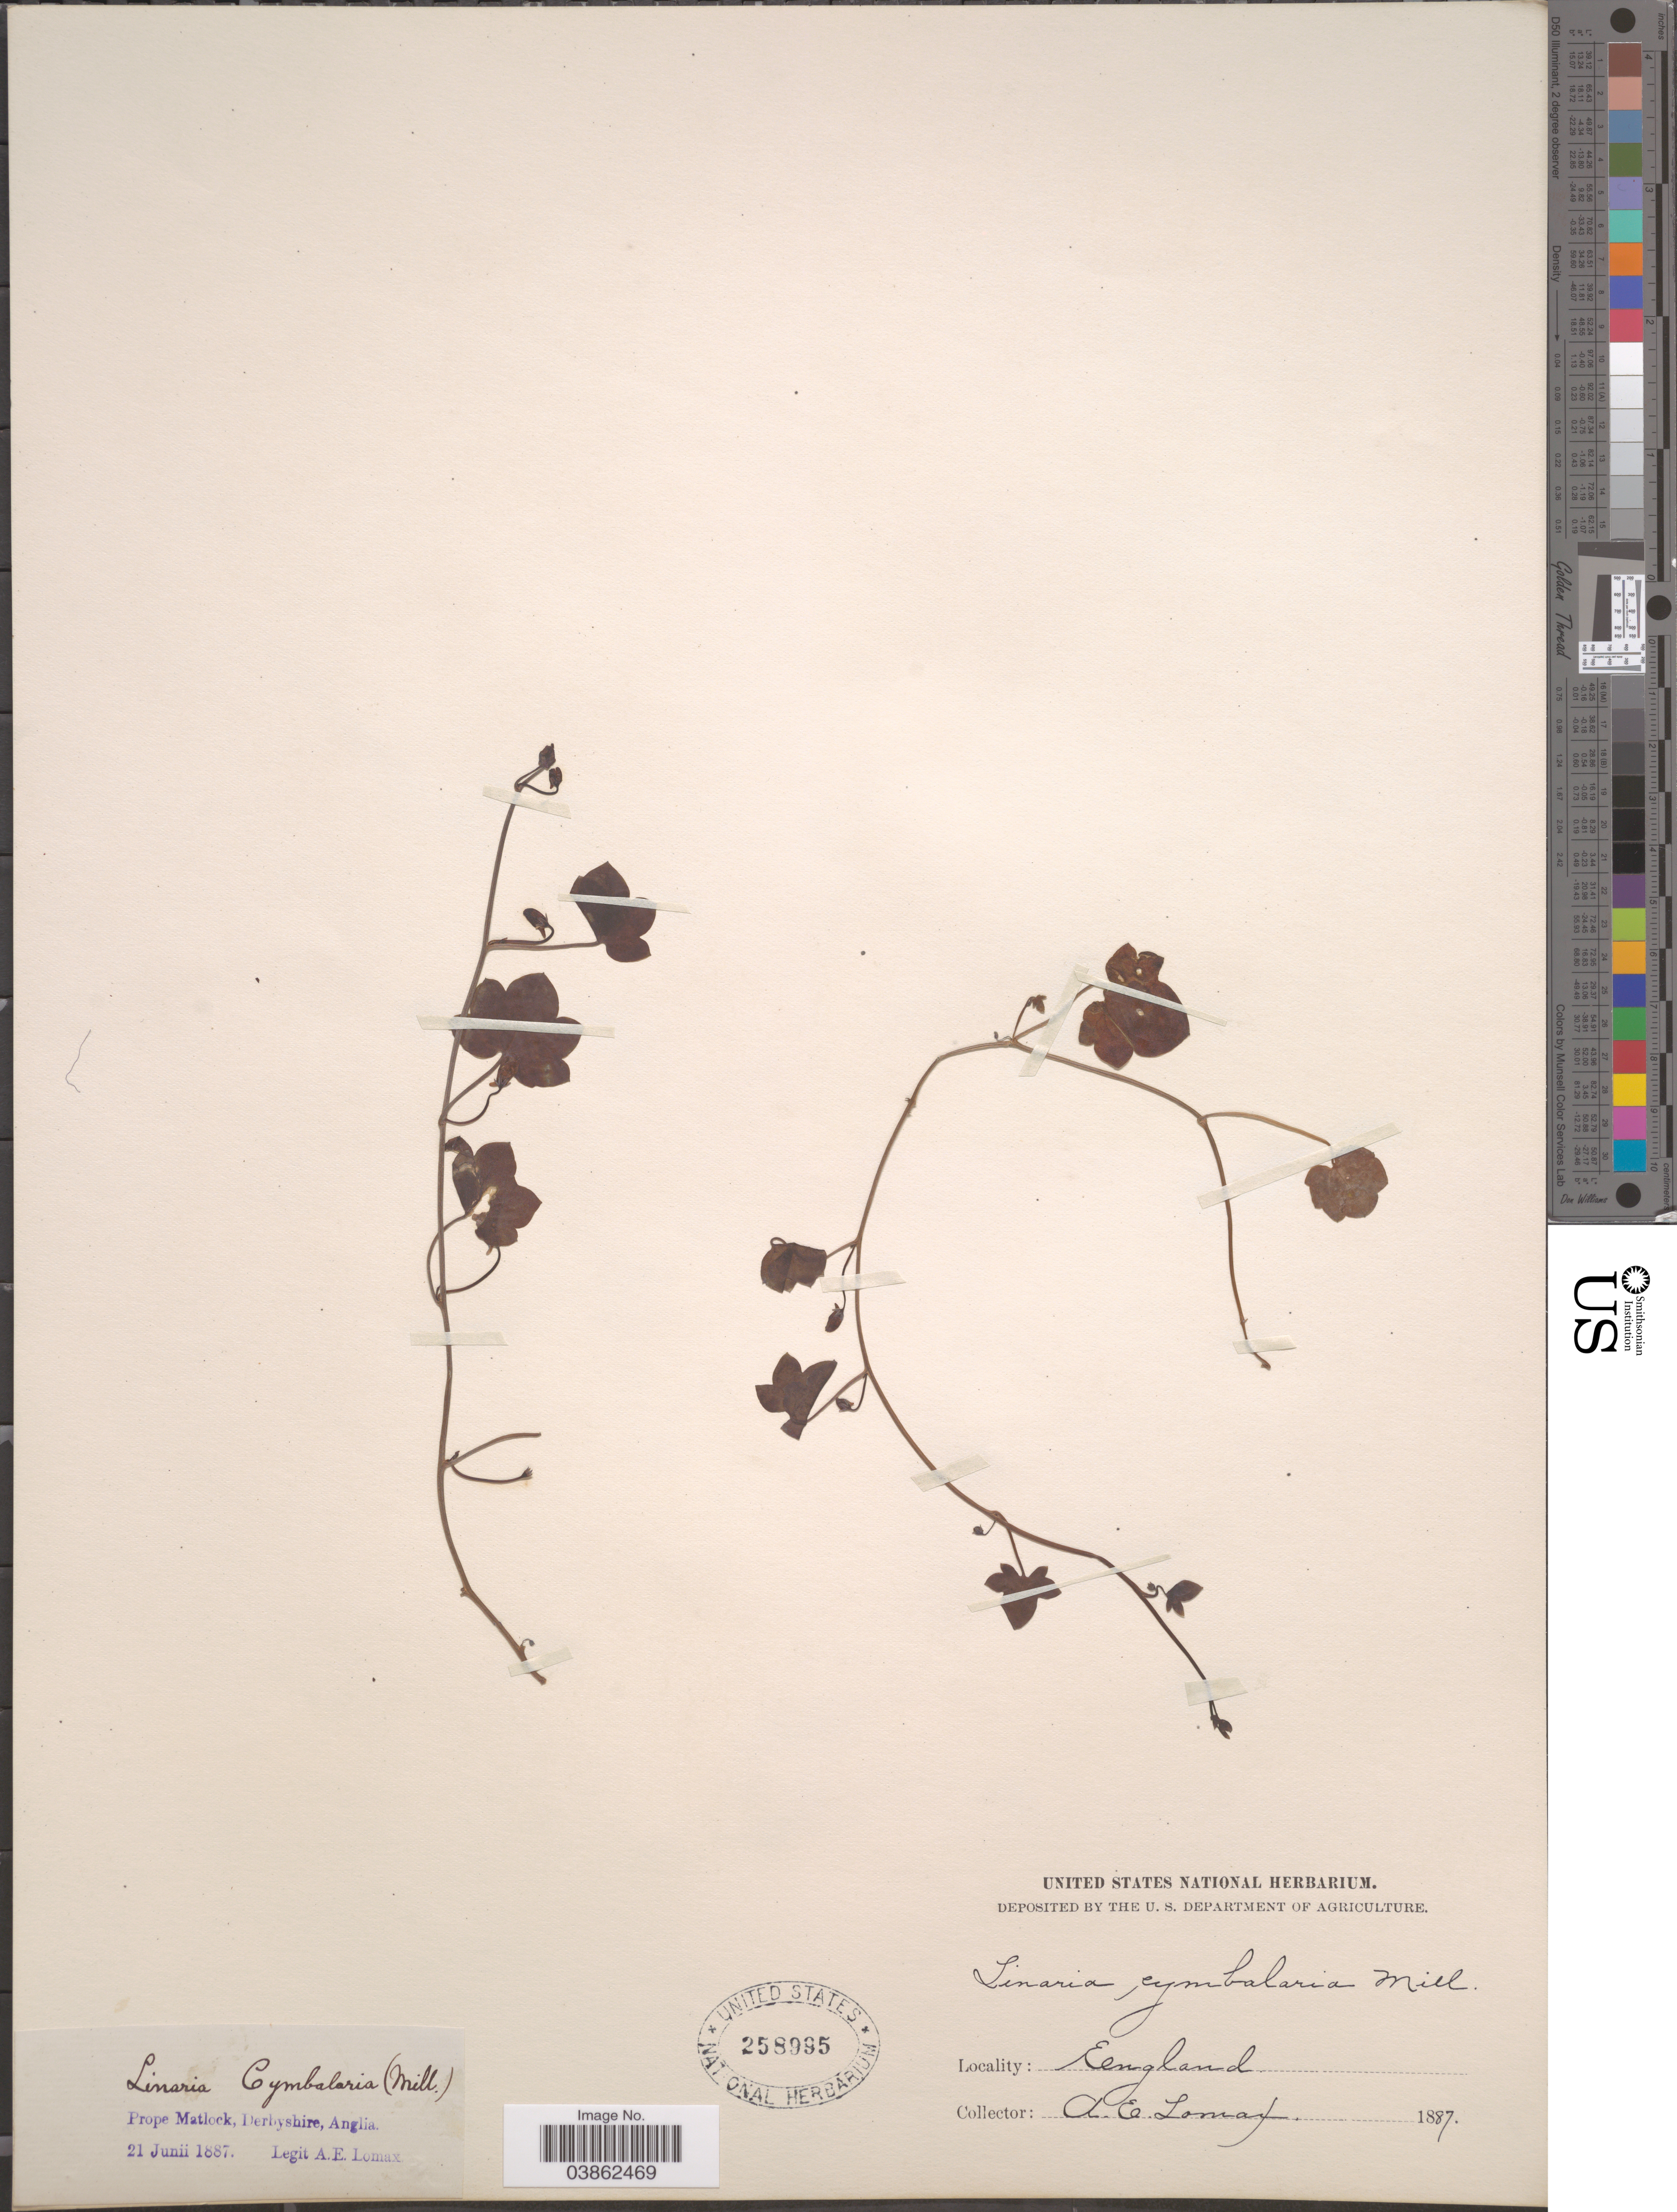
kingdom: Plantae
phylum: Tracheophyta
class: Magnoliopsida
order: Lamiales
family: Plantaginaceae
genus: Cymbalaria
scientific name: Cymbalaria sp.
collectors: A. Lomax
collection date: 1887-06-21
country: United Kingdom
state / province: England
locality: Prope Matlock, Derbyshire, Anglia.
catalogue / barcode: US 258995